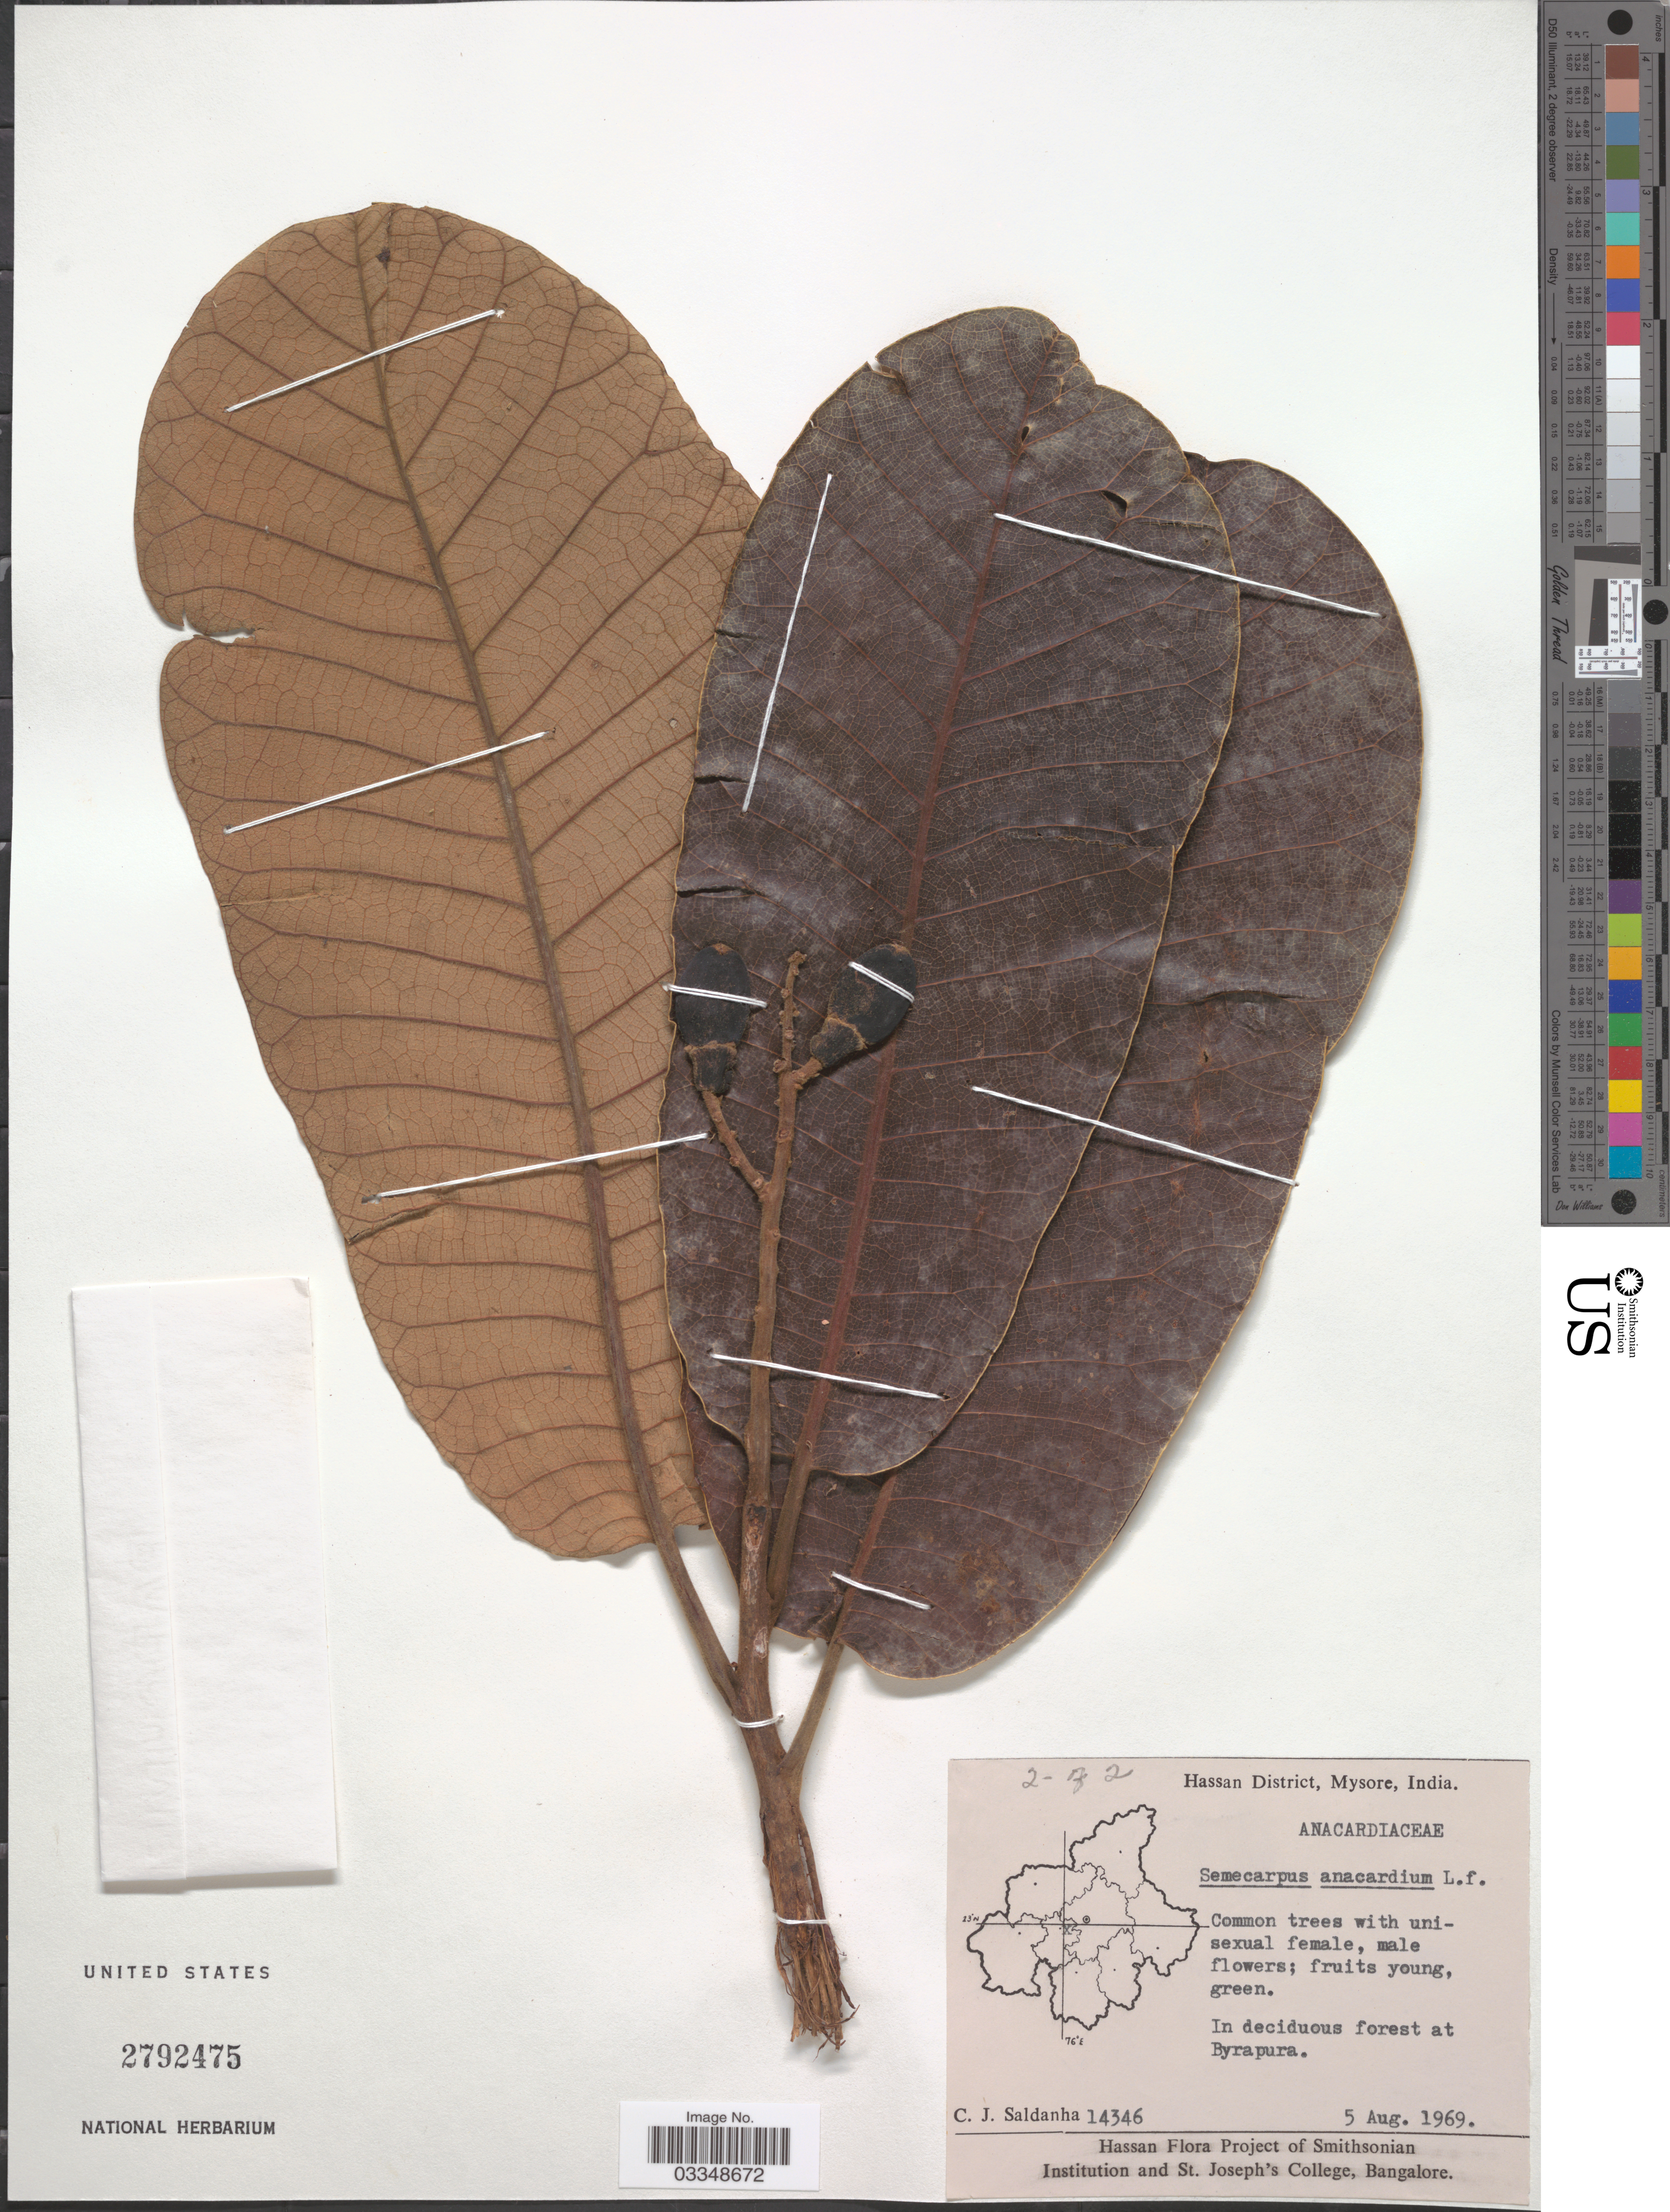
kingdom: Plantae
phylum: Tracheophyta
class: Magnoliopsida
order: Sapindales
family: Anacardiaceae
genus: Semecarpus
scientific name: Semecarpus anacardium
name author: L. f.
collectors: C. J. Saldanha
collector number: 14346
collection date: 1969-08-05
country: India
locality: Hassan District, Mysore. In deciduous forest at Byrapura.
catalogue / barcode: US 2792475